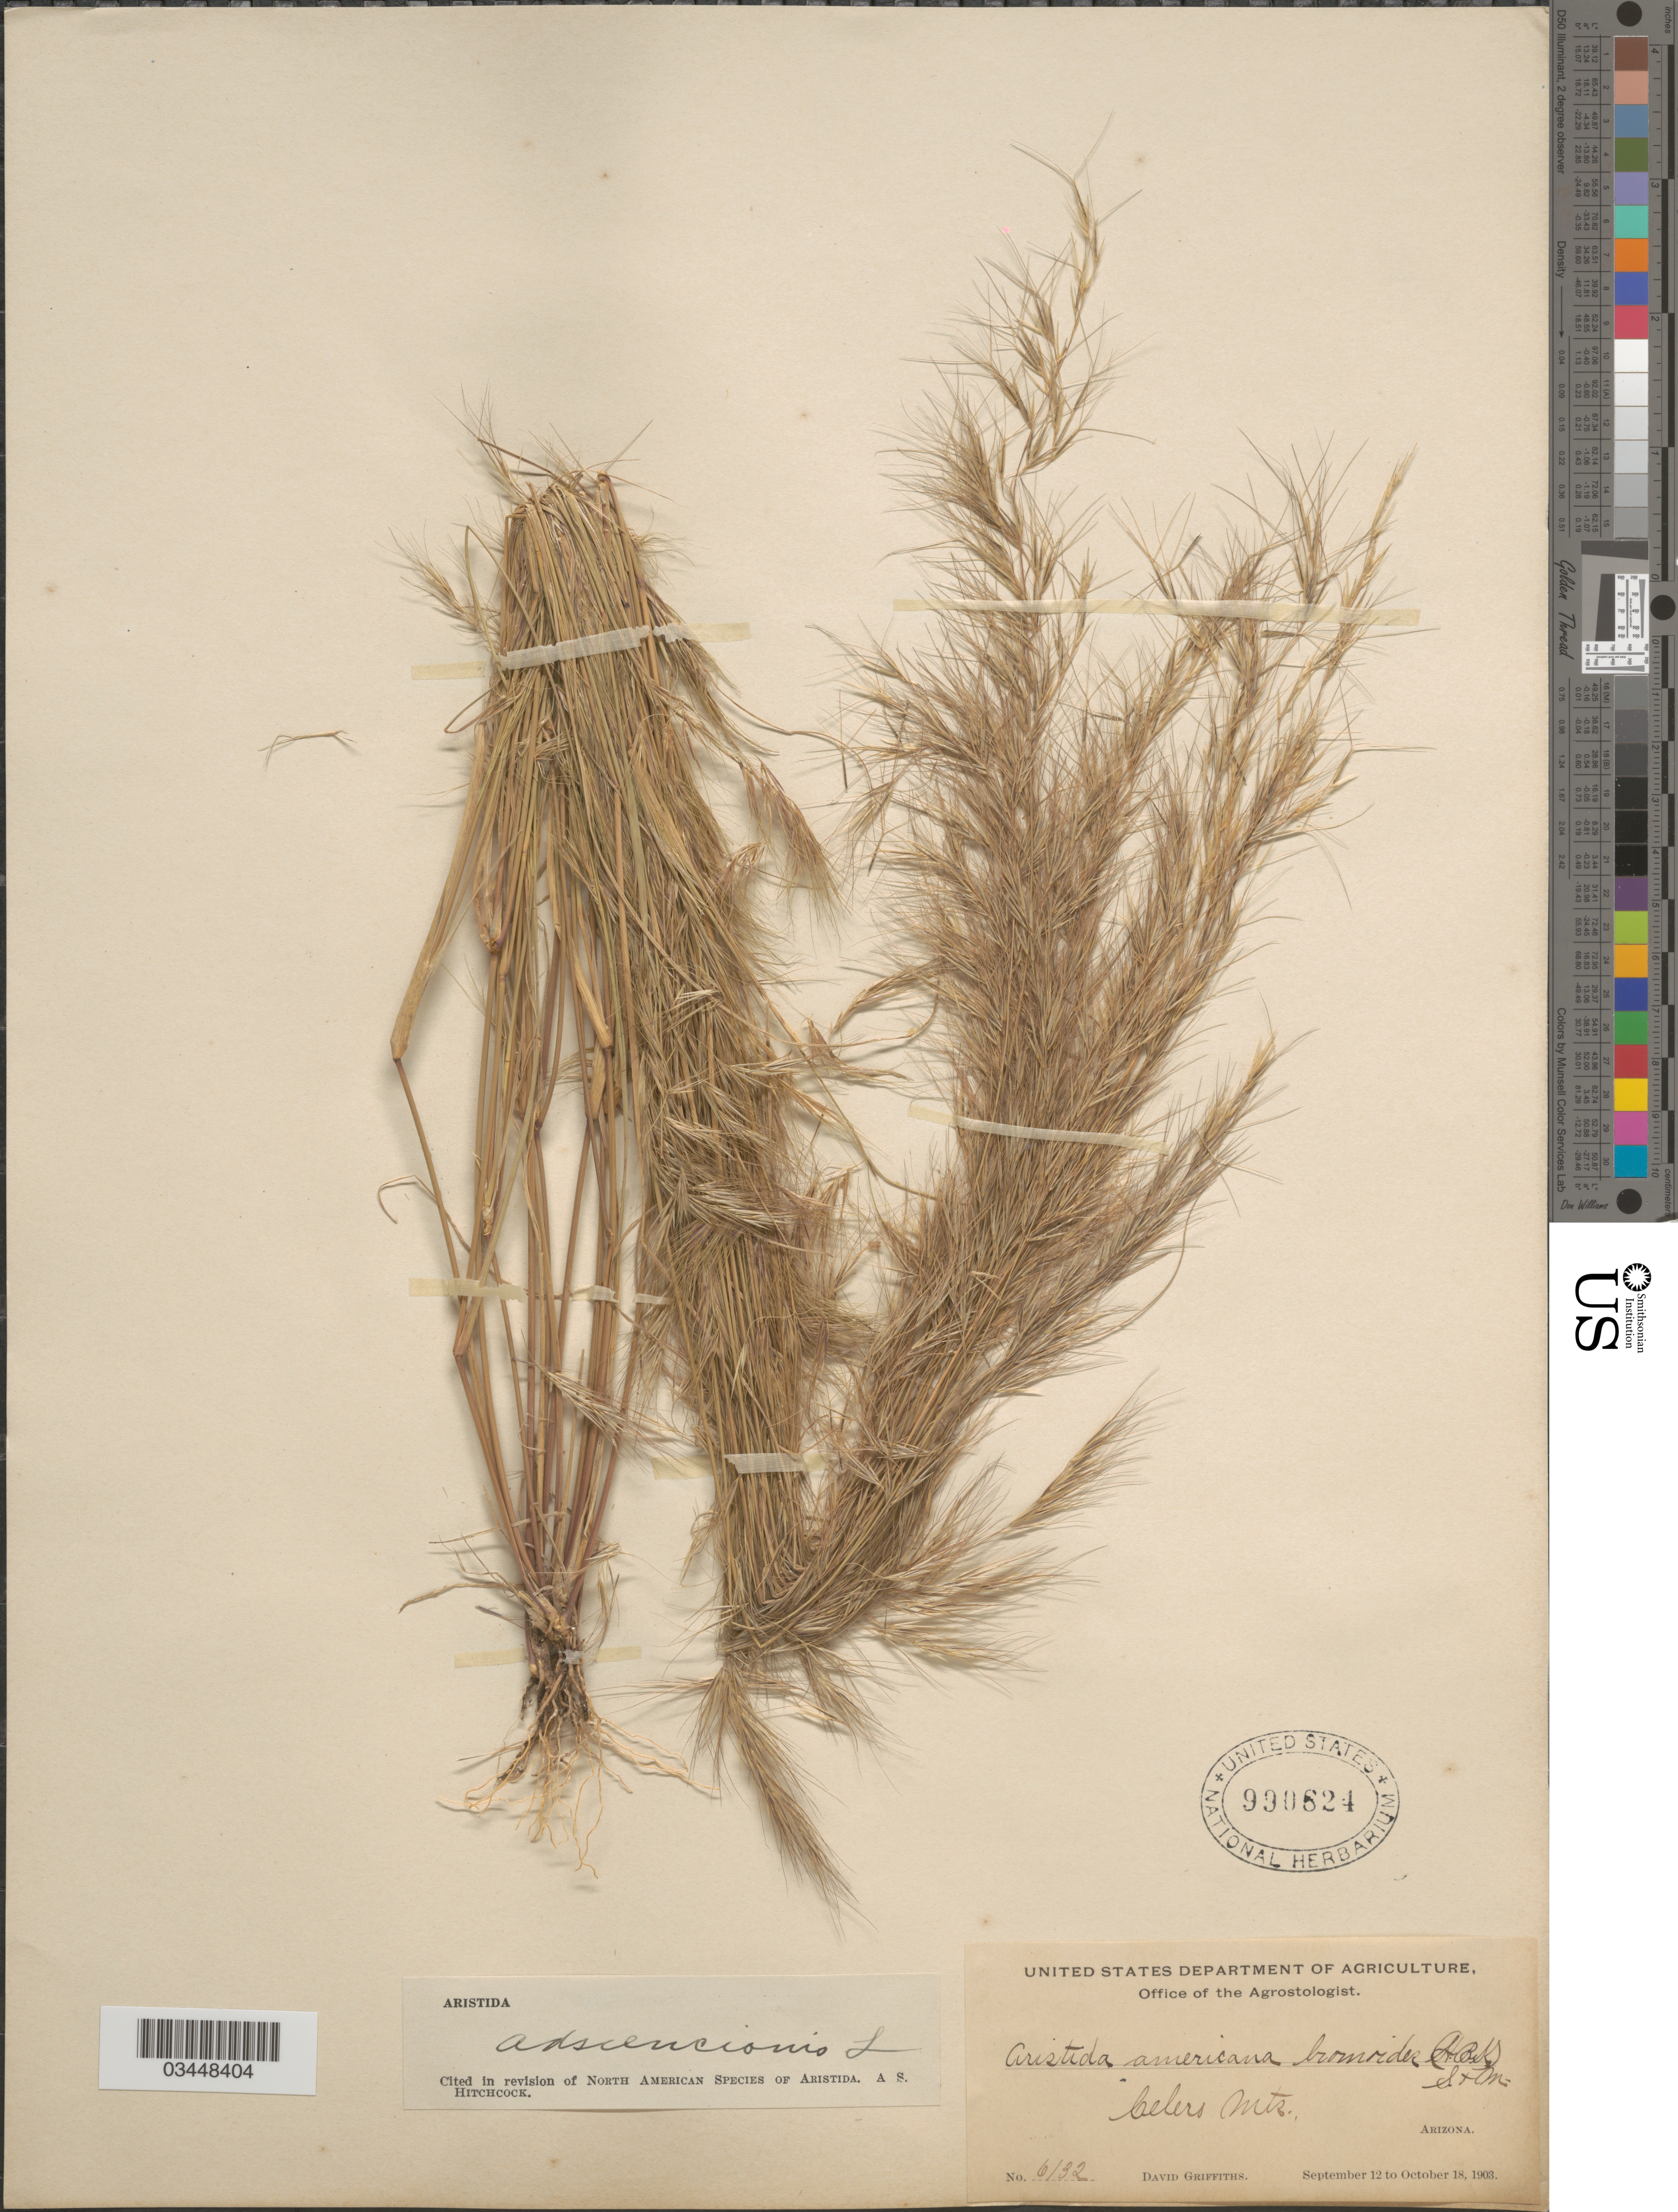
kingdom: Plantae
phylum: Tracheophyta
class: Liliopsida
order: Poales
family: Poaceae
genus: Aristida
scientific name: Aristida adscensionis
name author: L.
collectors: D. Griffiths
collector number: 6132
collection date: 1903-09-12/1903-10-18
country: United States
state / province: Arizona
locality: Celers Mts.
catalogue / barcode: US 990624